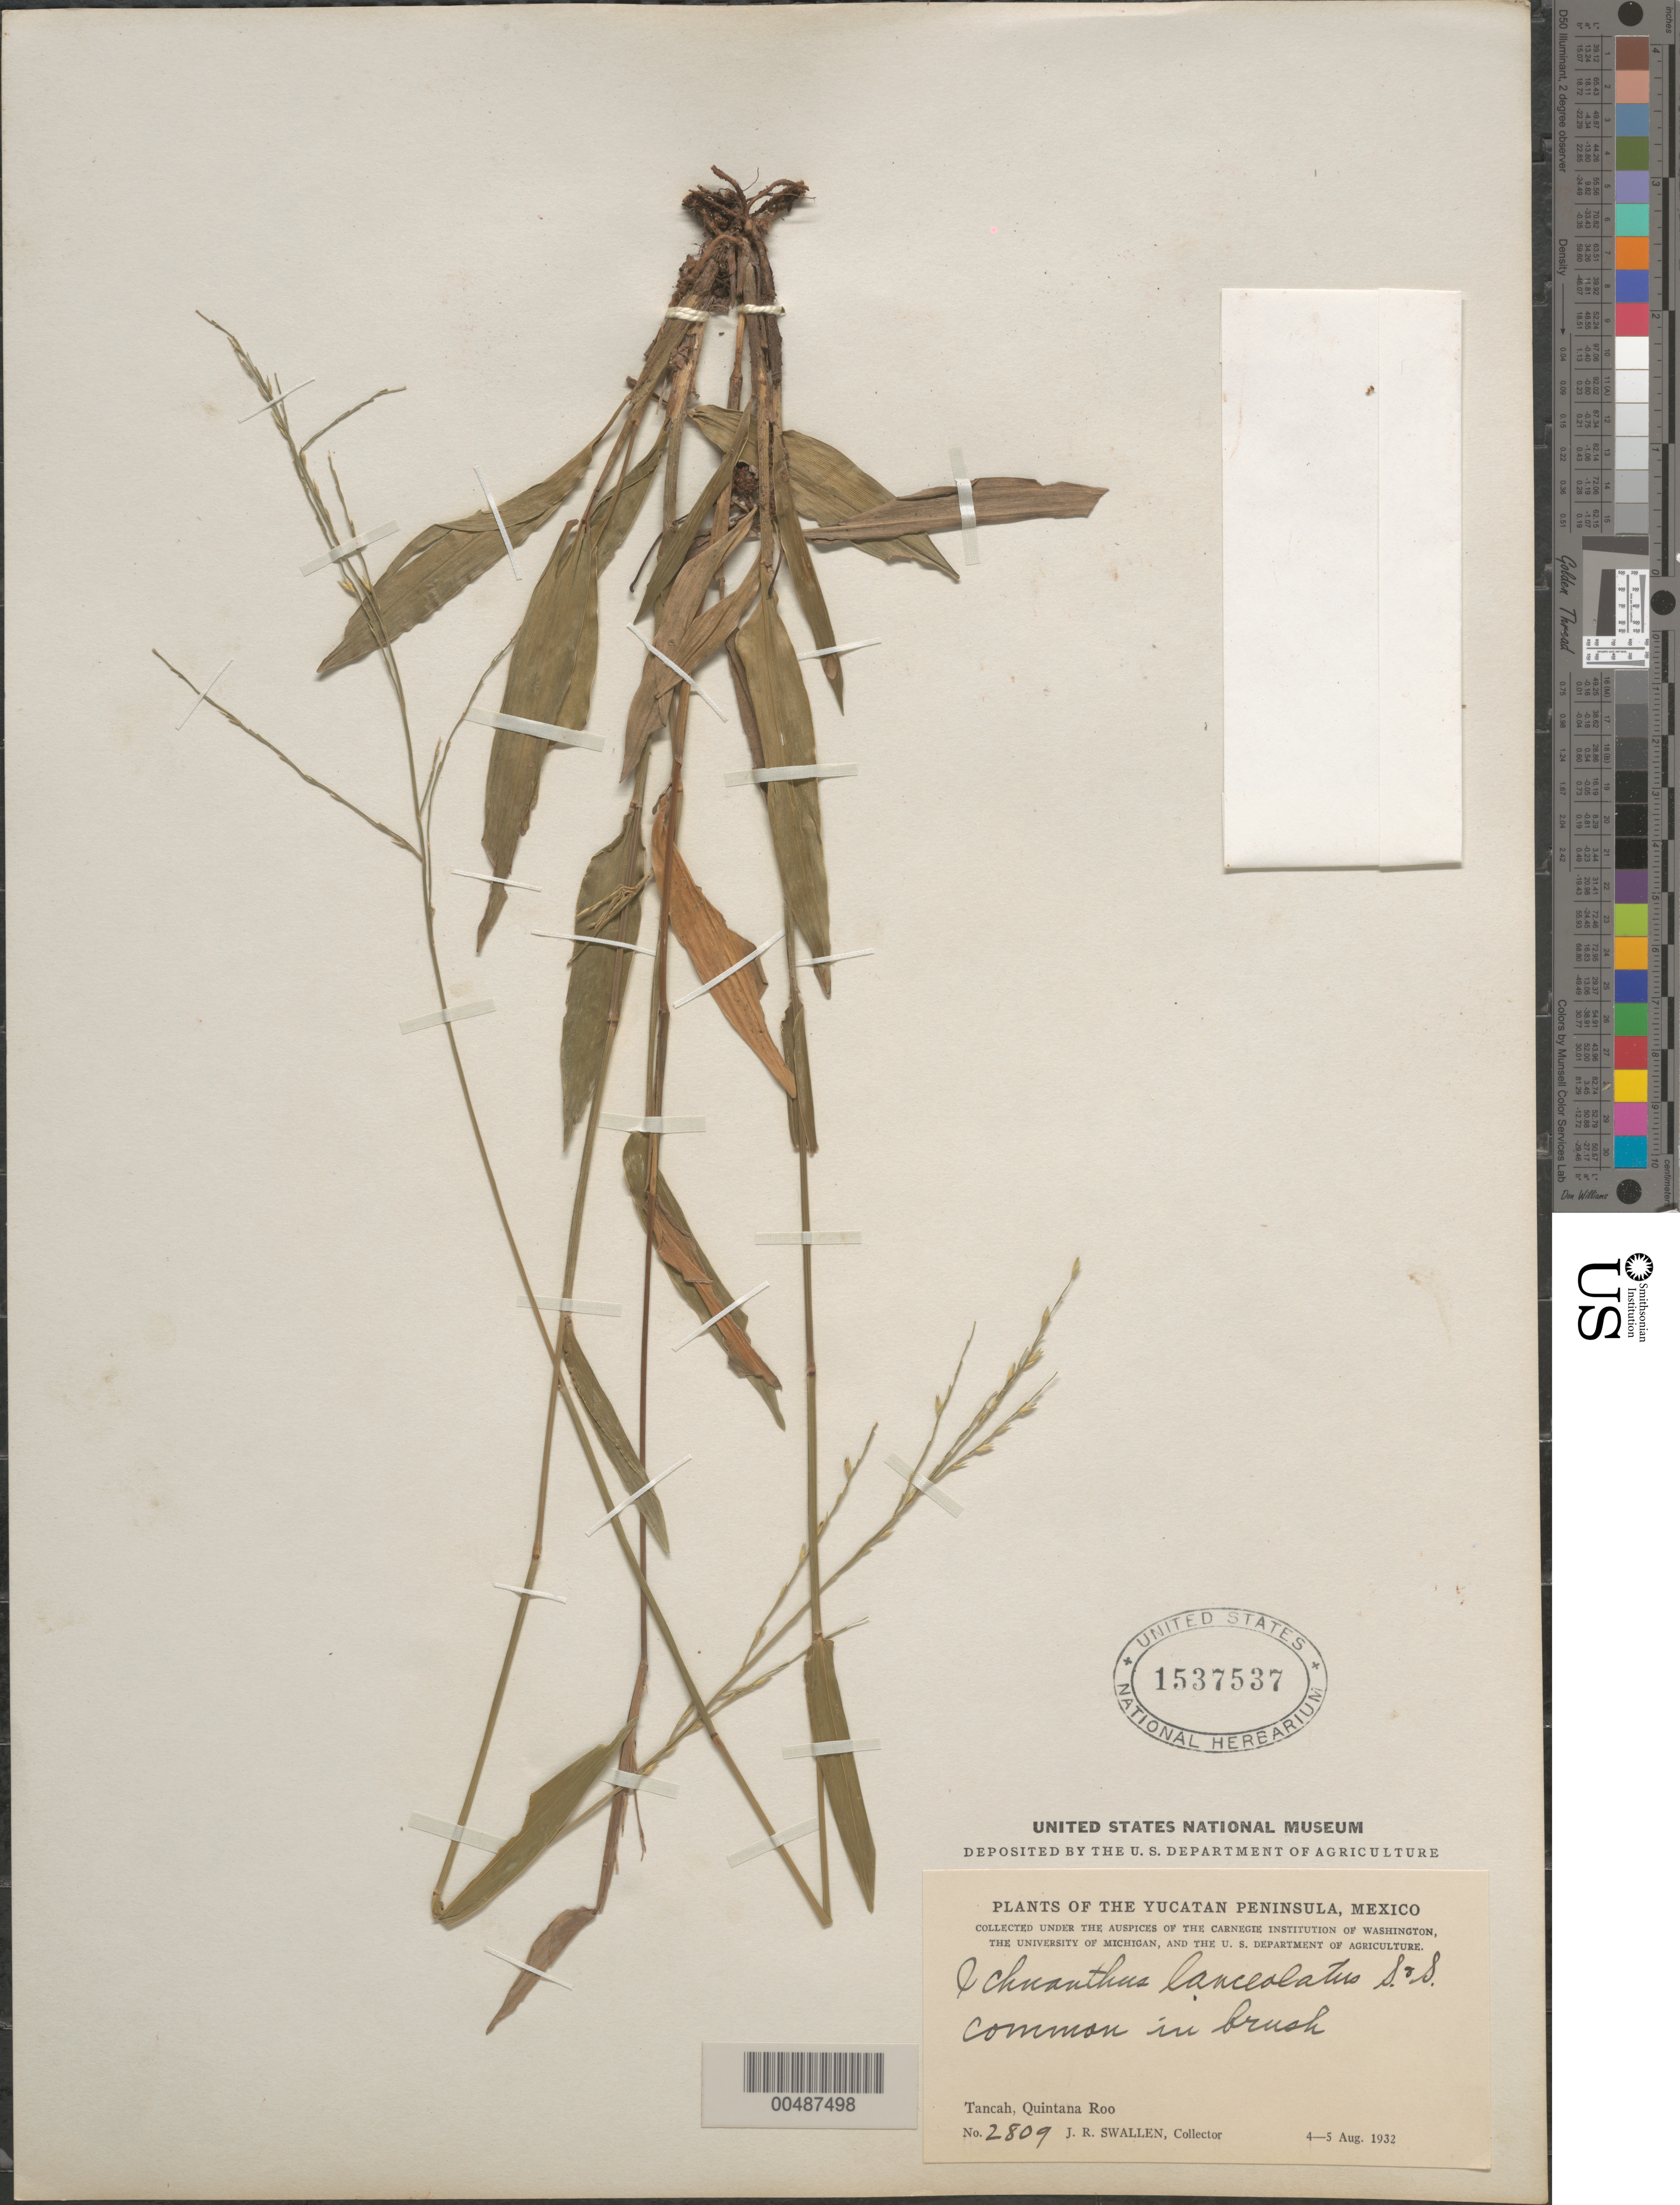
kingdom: Plantae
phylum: Tracheophyta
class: Liliopsida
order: Poales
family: Poaceae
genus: Ichnanthus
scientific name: Ichnanthus lanceolatus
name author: Scribn. & J.G. Sm.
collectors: J. R. Swallen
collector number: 2809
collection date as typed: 4 Aug 1932 to 5 Aug 1932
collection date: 1932-08-04/1932-08-05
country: Mexico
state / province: Quintana Roo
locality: Yucatan Peninsula, Tancah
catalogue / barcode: US 1537537